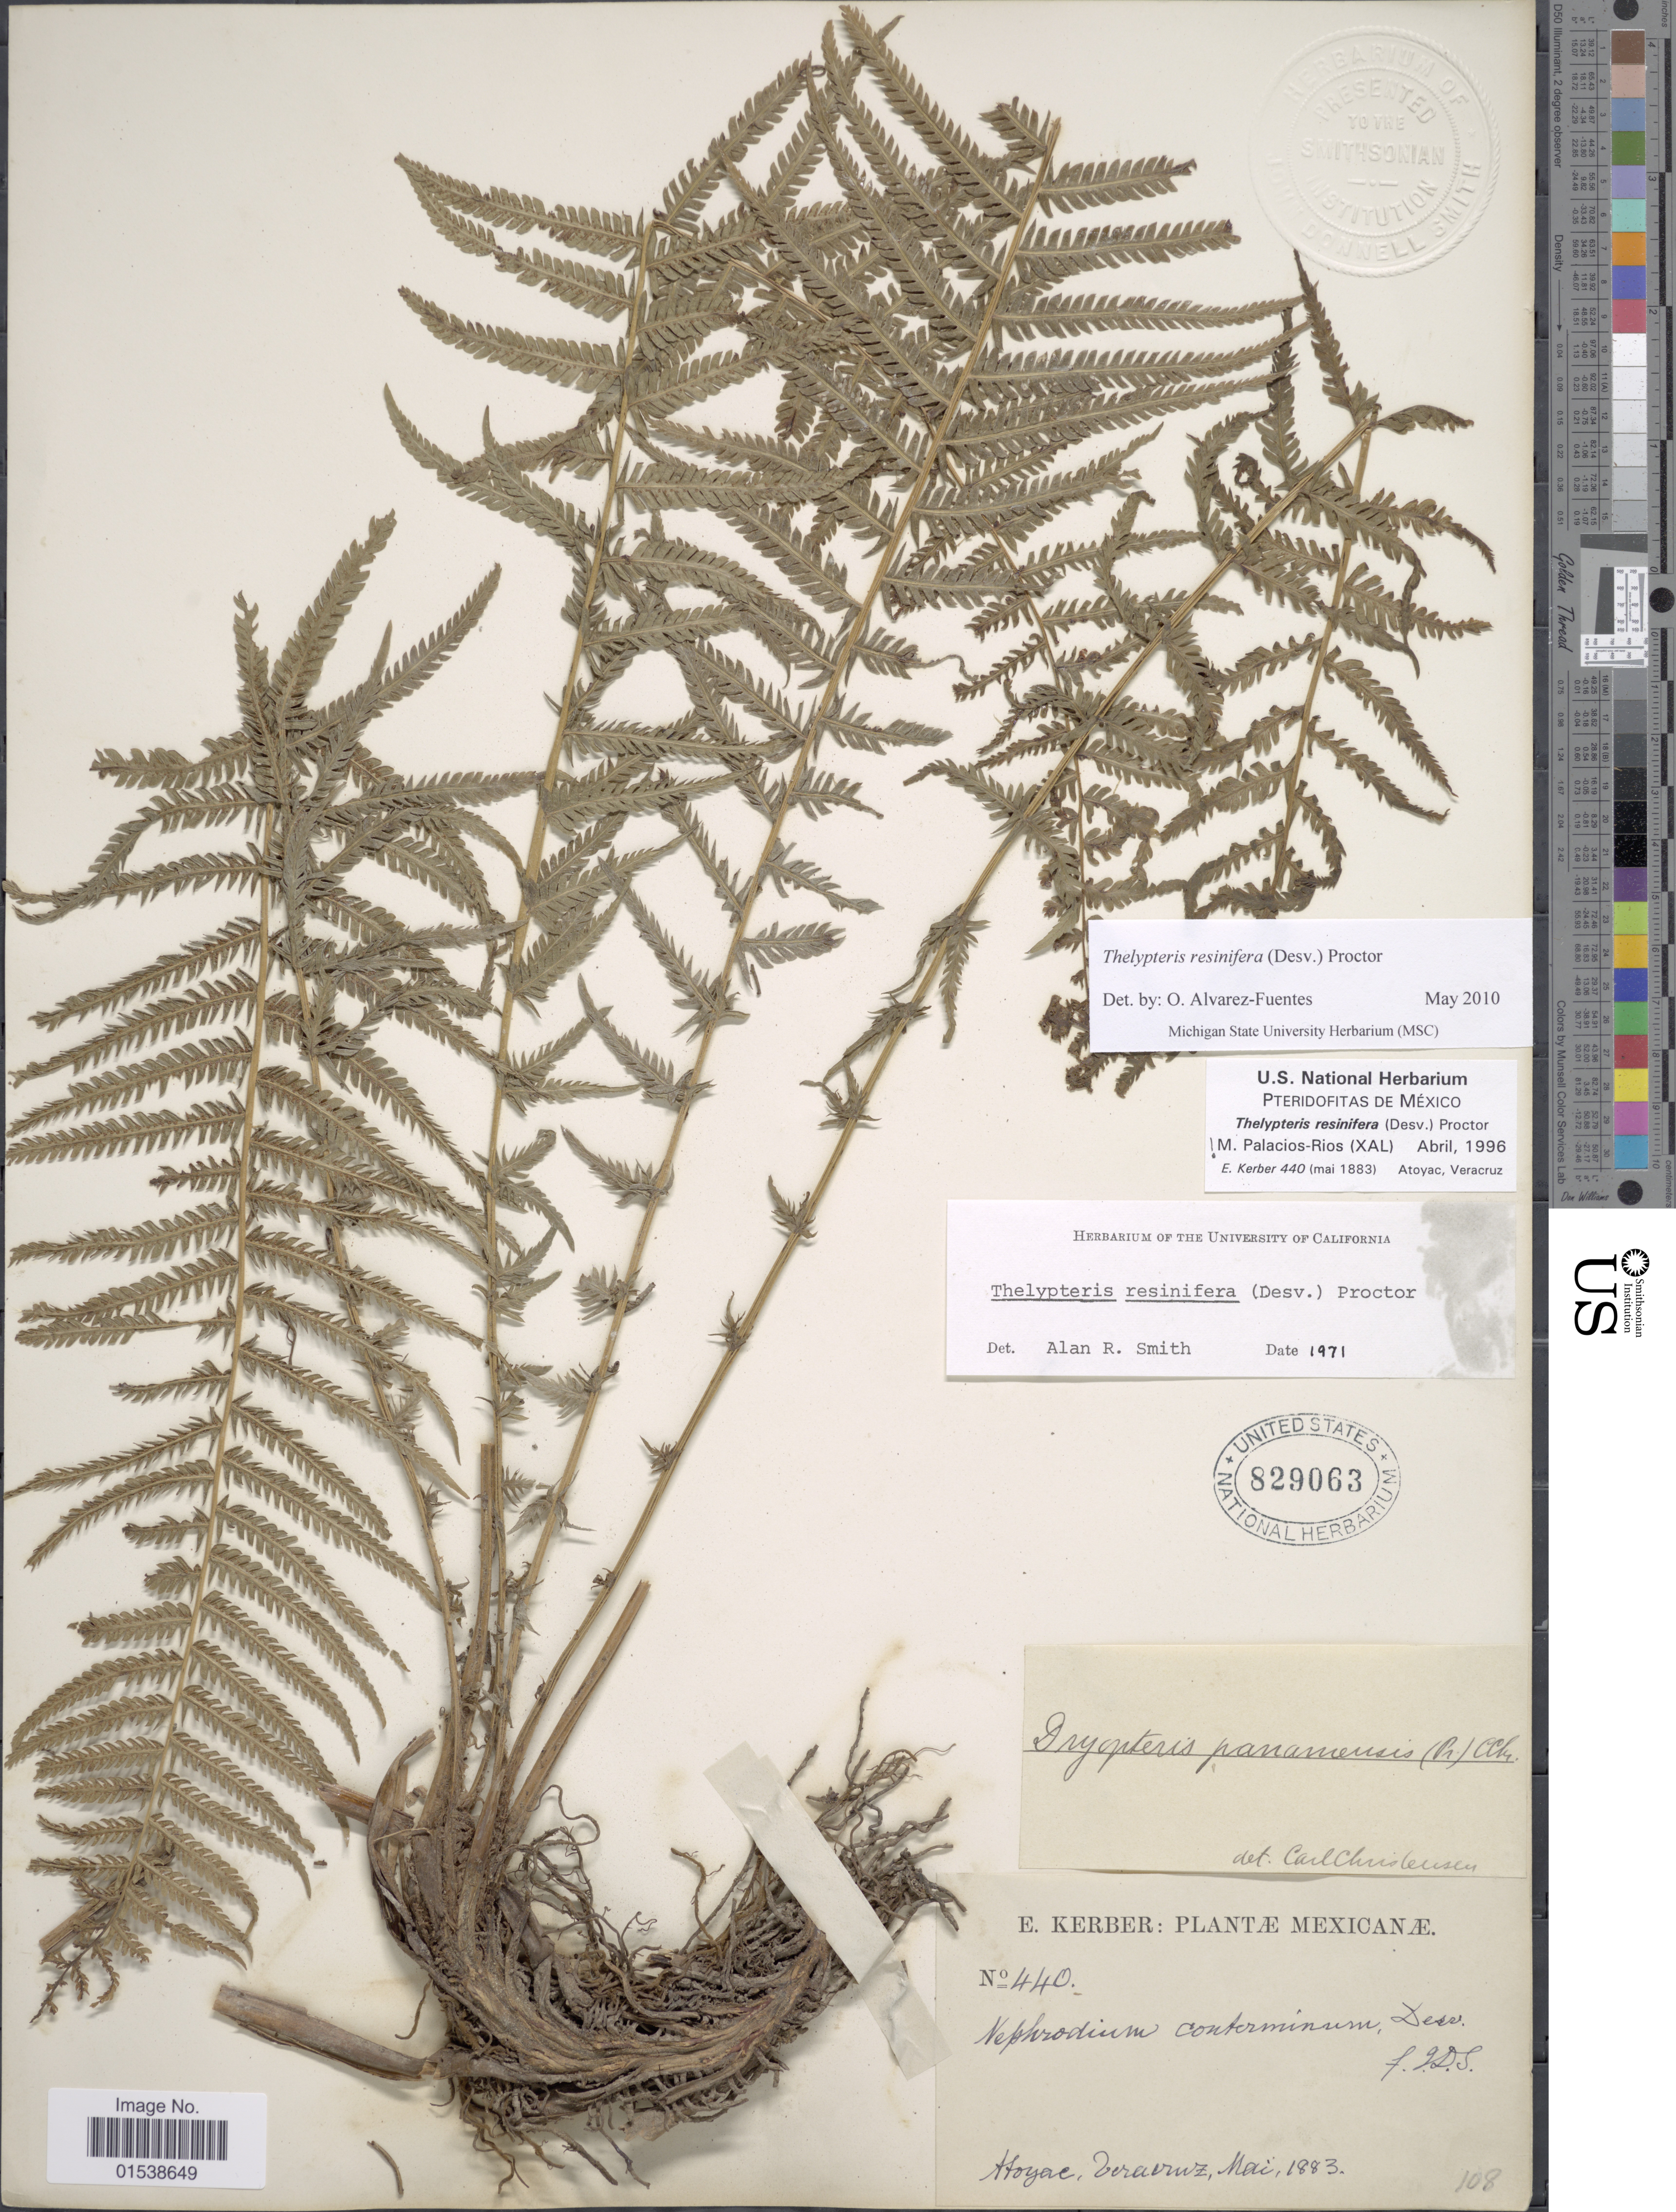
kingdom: Plantae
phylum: Tracheophyta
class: Polypodiopsida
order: Polypodiales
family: Thelypteridaceae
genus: Amauropelta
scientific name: Amauropelta resinifera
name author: (Desv.) Pic. Serm.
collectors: E. Kerber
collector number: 440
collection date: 1883-05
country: Mexico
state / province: Veracruz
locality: Mexicanae, Atoyac, Veracruz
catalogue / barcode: US 829063